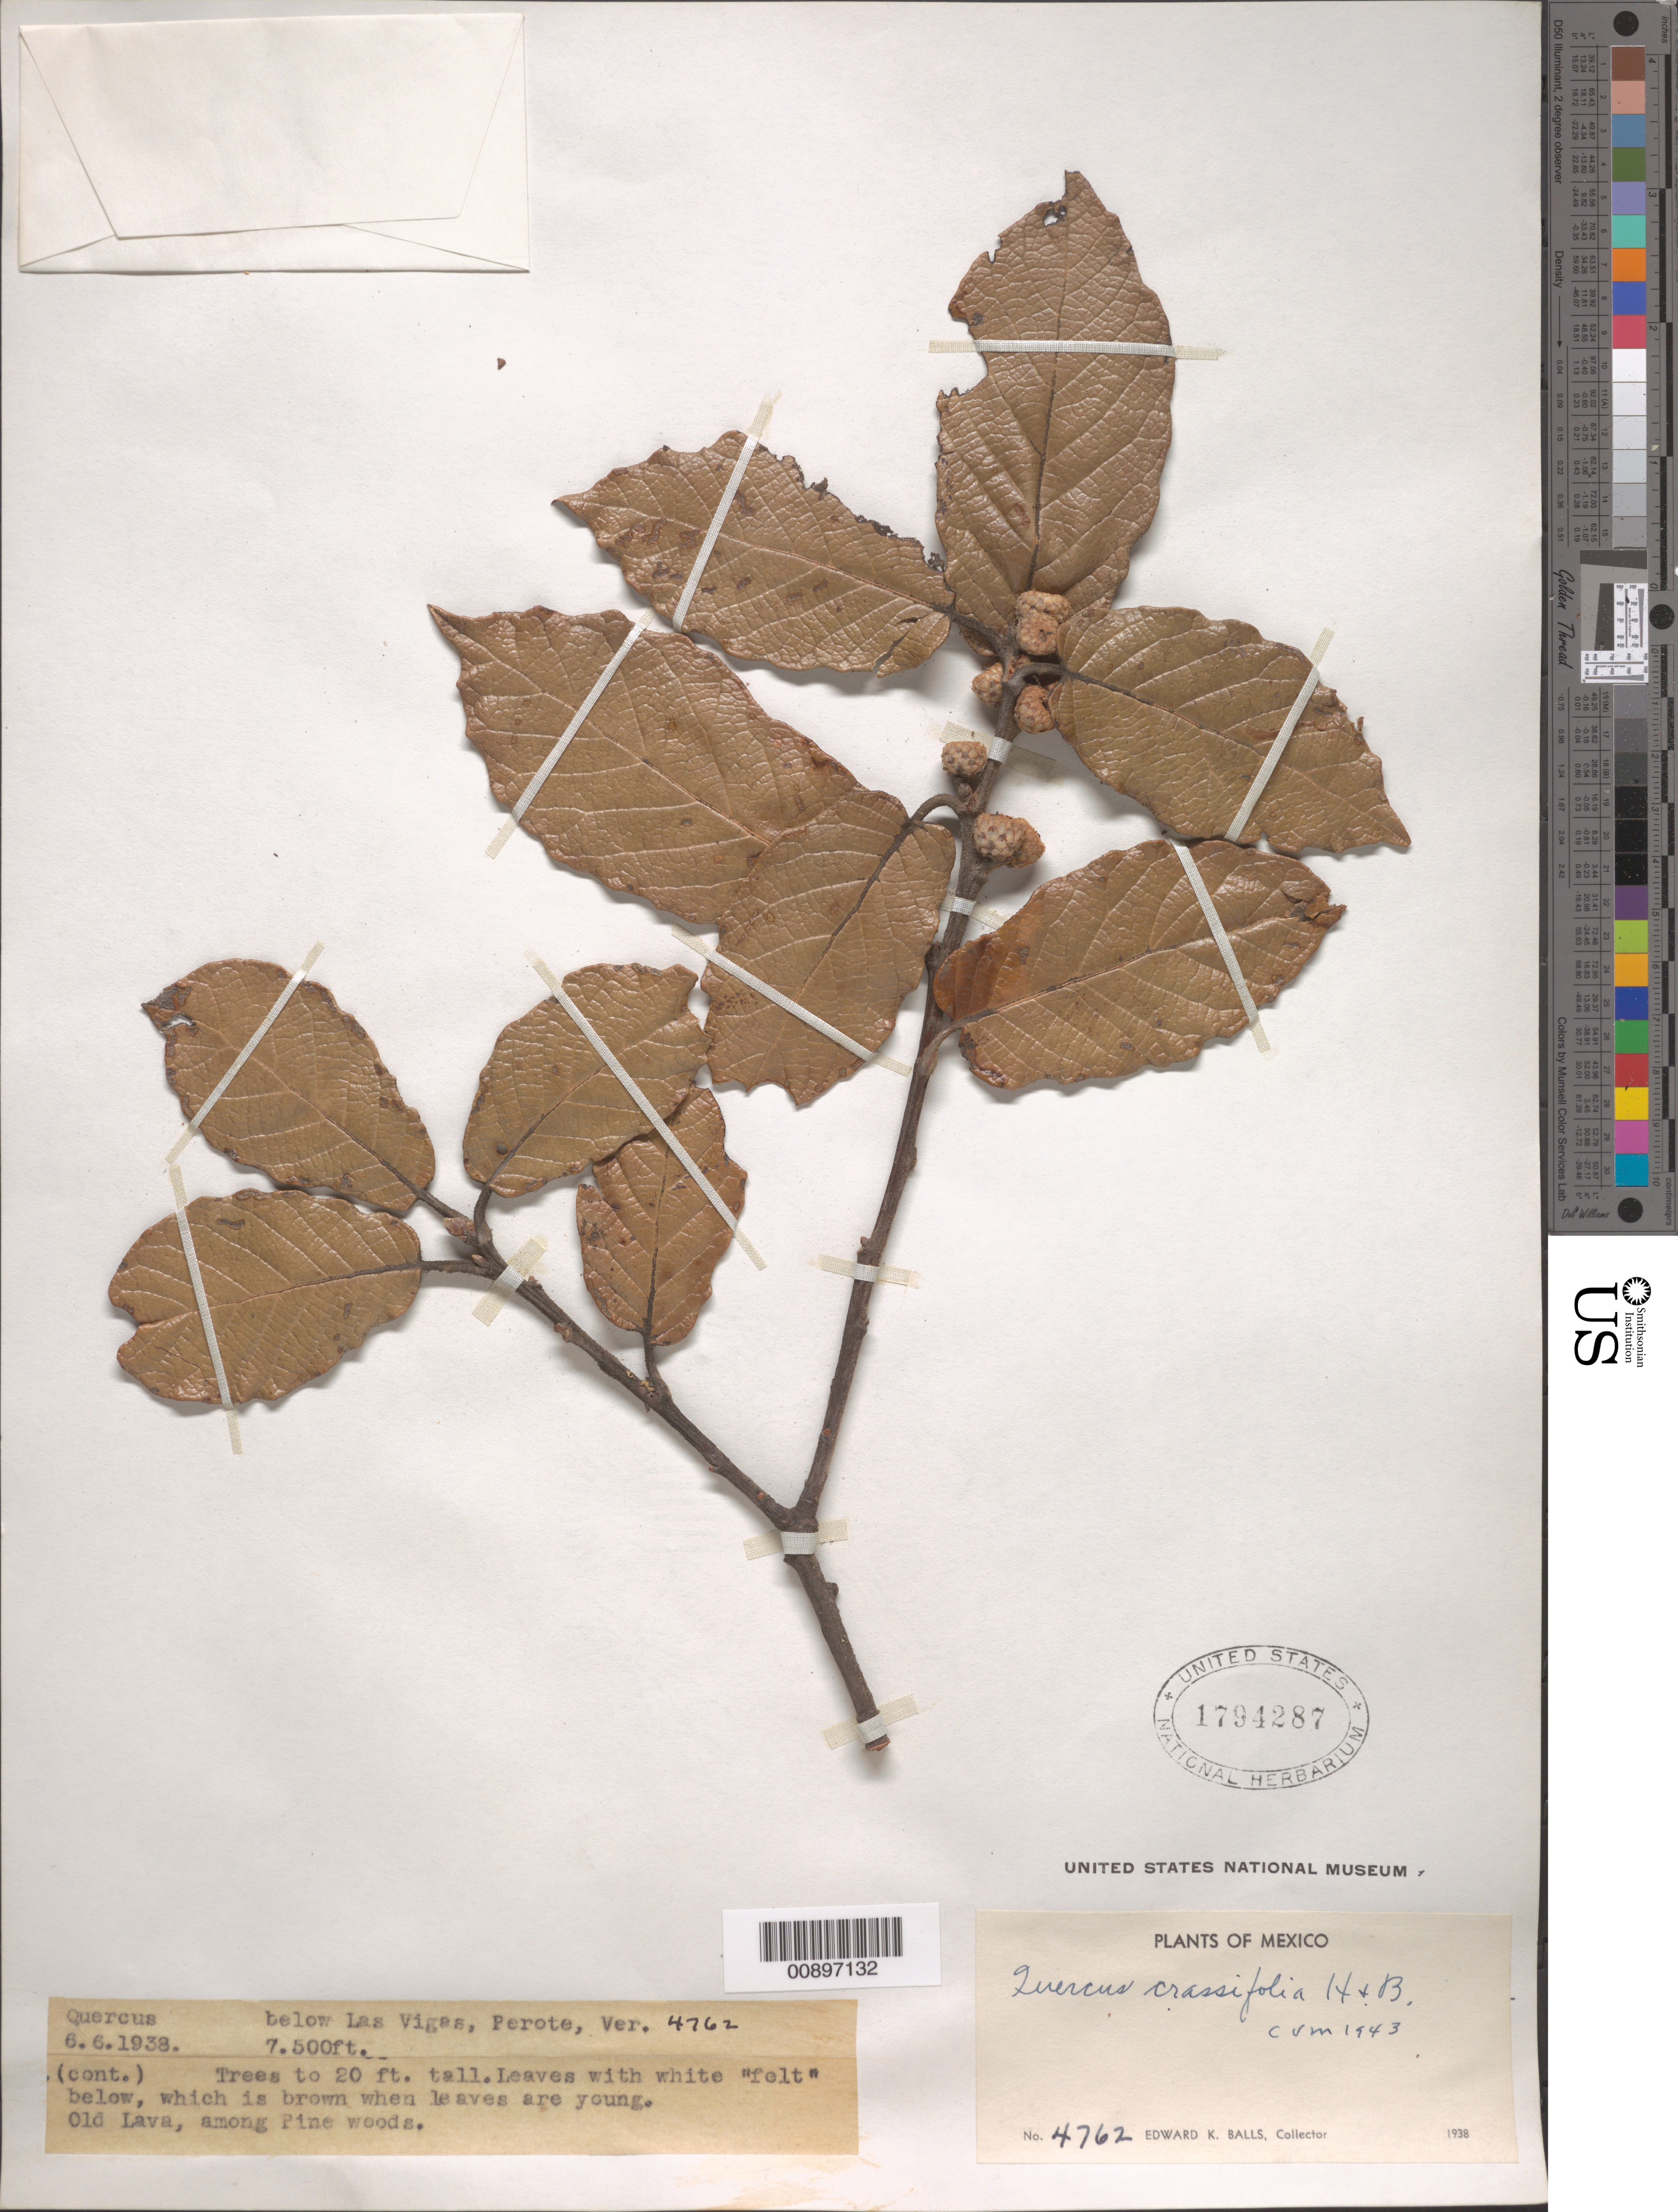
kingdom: Plantae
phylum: Tracheophyta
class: Magnoliopsida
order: Fagales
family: Fagaceae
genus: Quercus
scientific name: Quercus crassifolia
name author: Humb. & Bonpl.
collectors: E. K. Balls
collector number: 4762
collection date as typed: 06 Jun 1938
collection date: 1938-06-06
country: Mexico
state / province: Veracruz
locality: Below Las Vigas, Perote, Veracruz.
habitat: Old lava, among Pine woods.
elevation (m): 2286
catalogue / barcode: US 1794287